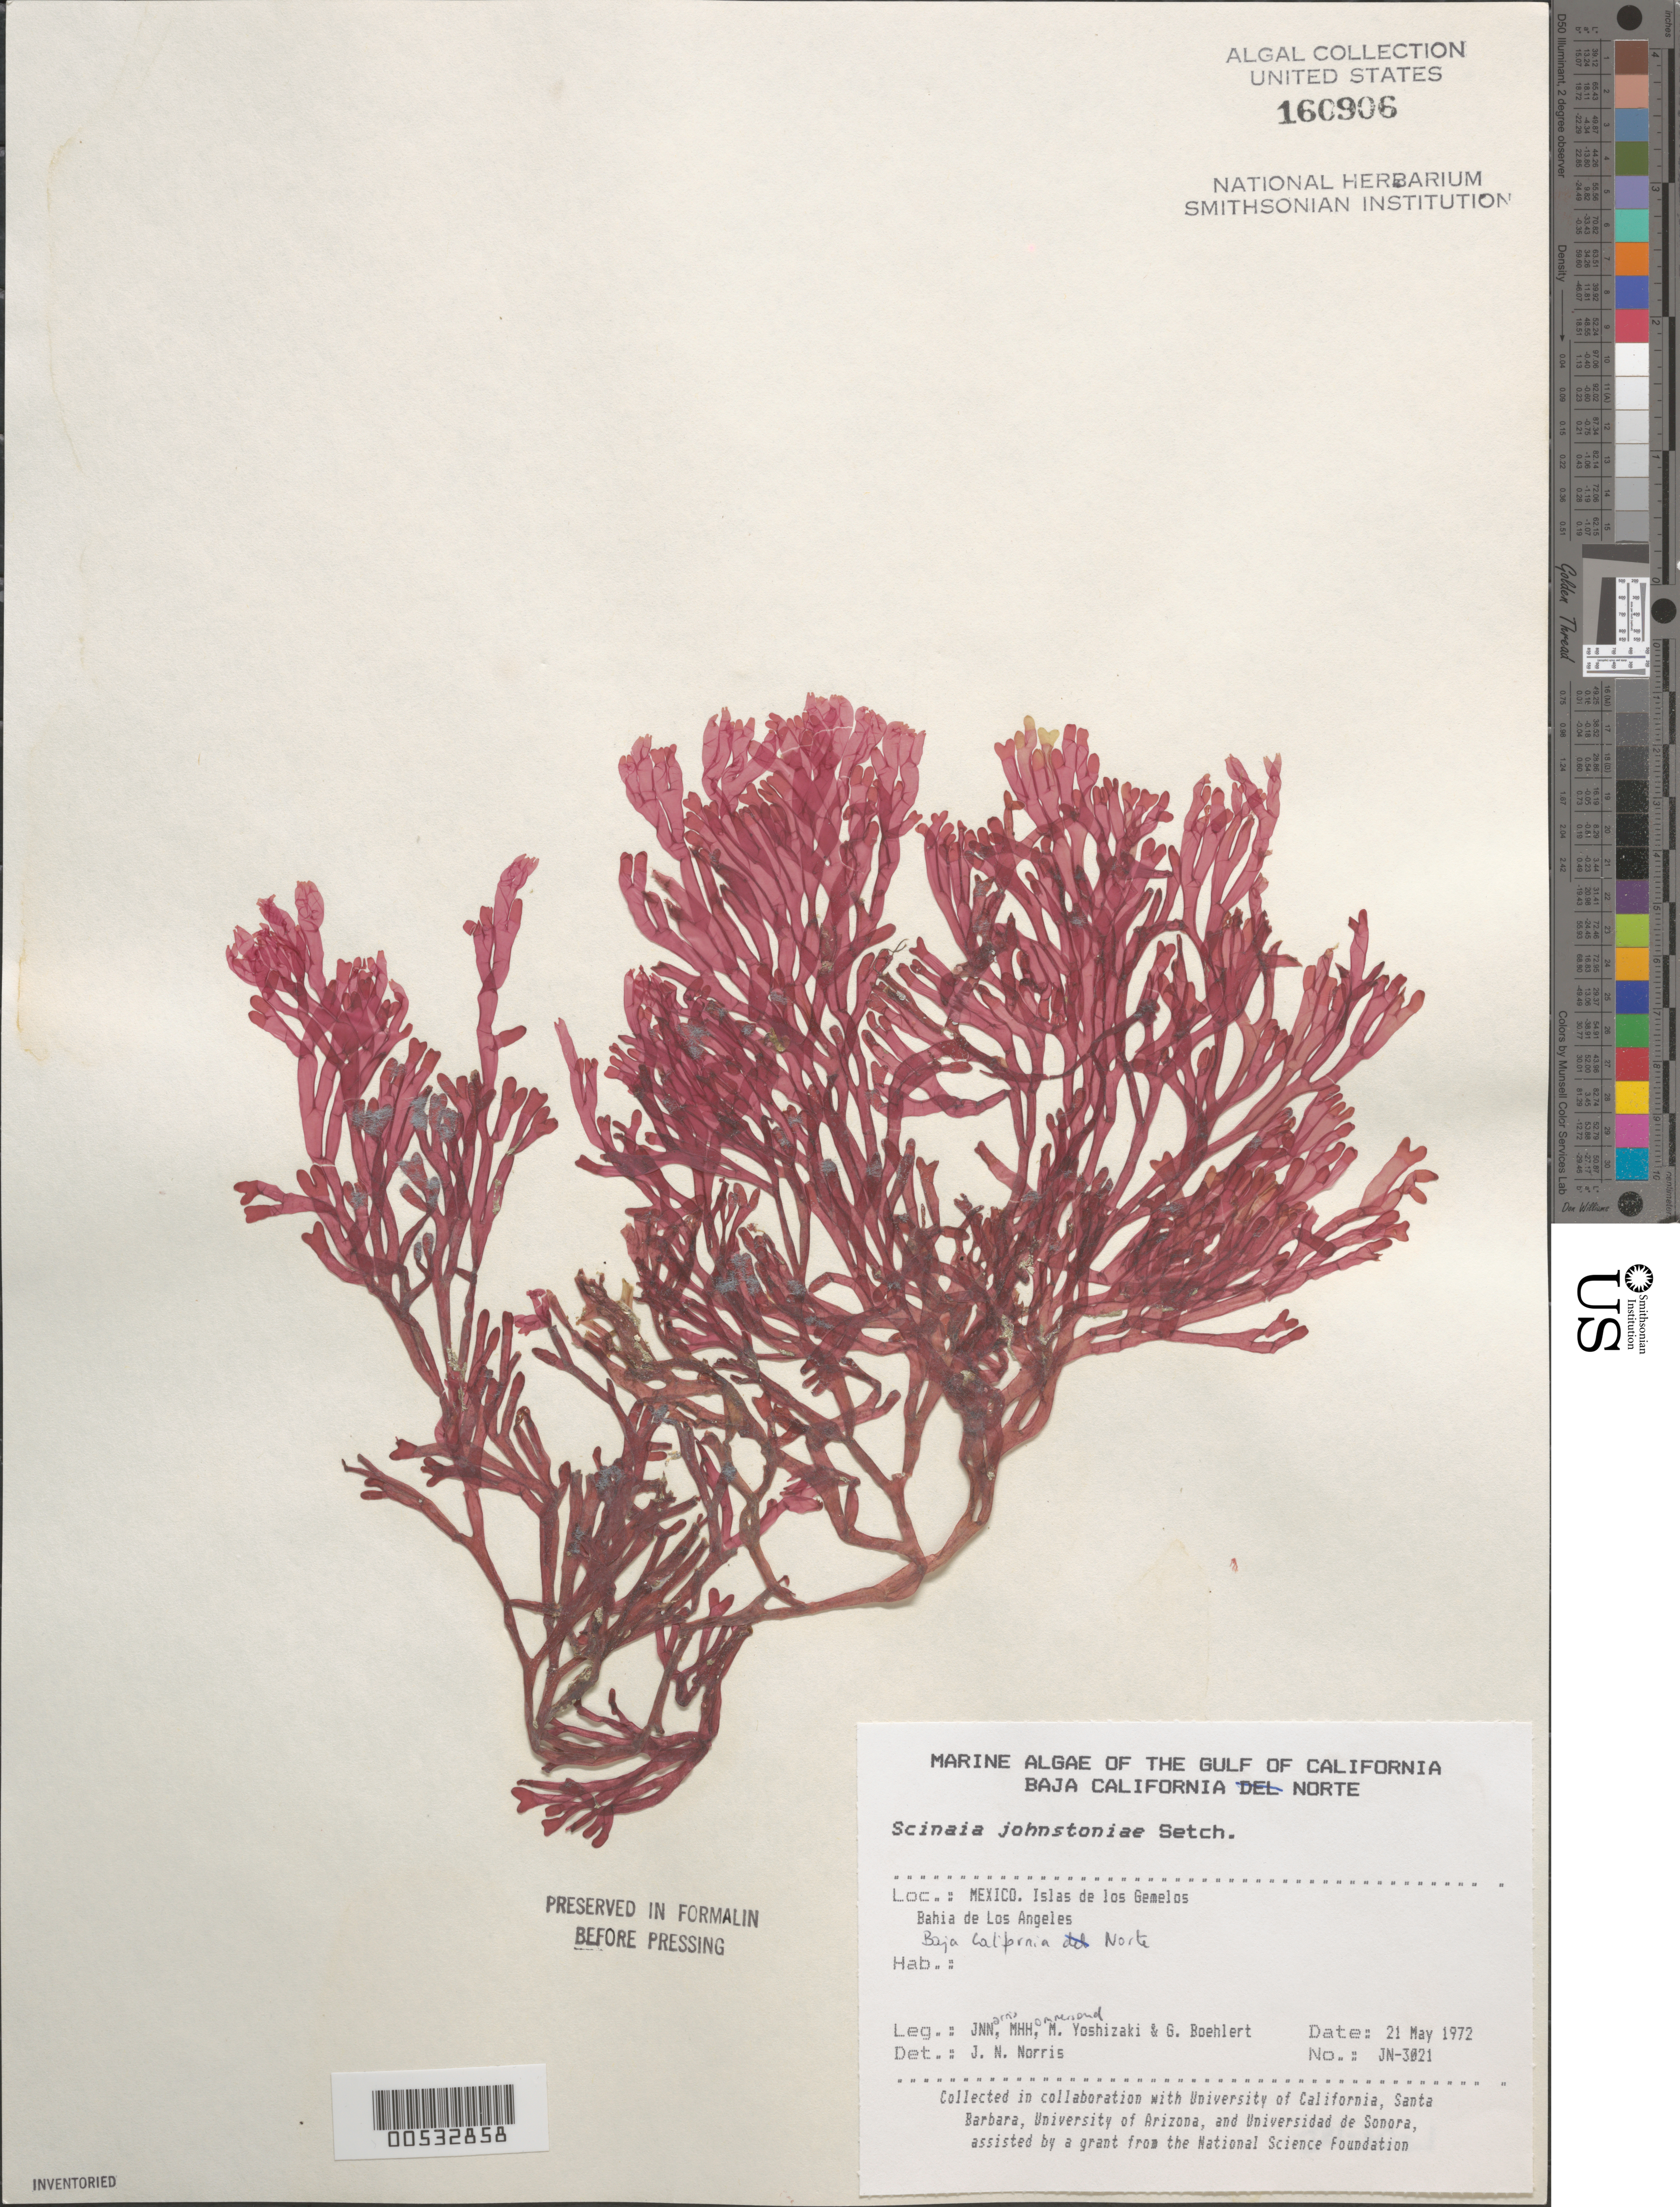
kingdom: Plantae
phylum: Rhodophyta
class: Florideophyceae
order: Nemaliales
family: Scinaiaceae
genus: Scinaia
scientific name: Scinaia johnstoniae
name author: Setch.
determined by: Norris, James N.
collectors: J. N. Norris, M. H. Hommersand, M. Yoshizaki & G. Boehlert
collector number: JN-3021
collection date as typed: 21 May 1972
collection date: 1972-05-21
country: Mexico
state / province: Baja California Norte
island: Isla de Los Gemelitos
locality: Bahia de los Angeles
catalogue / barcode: US 160906